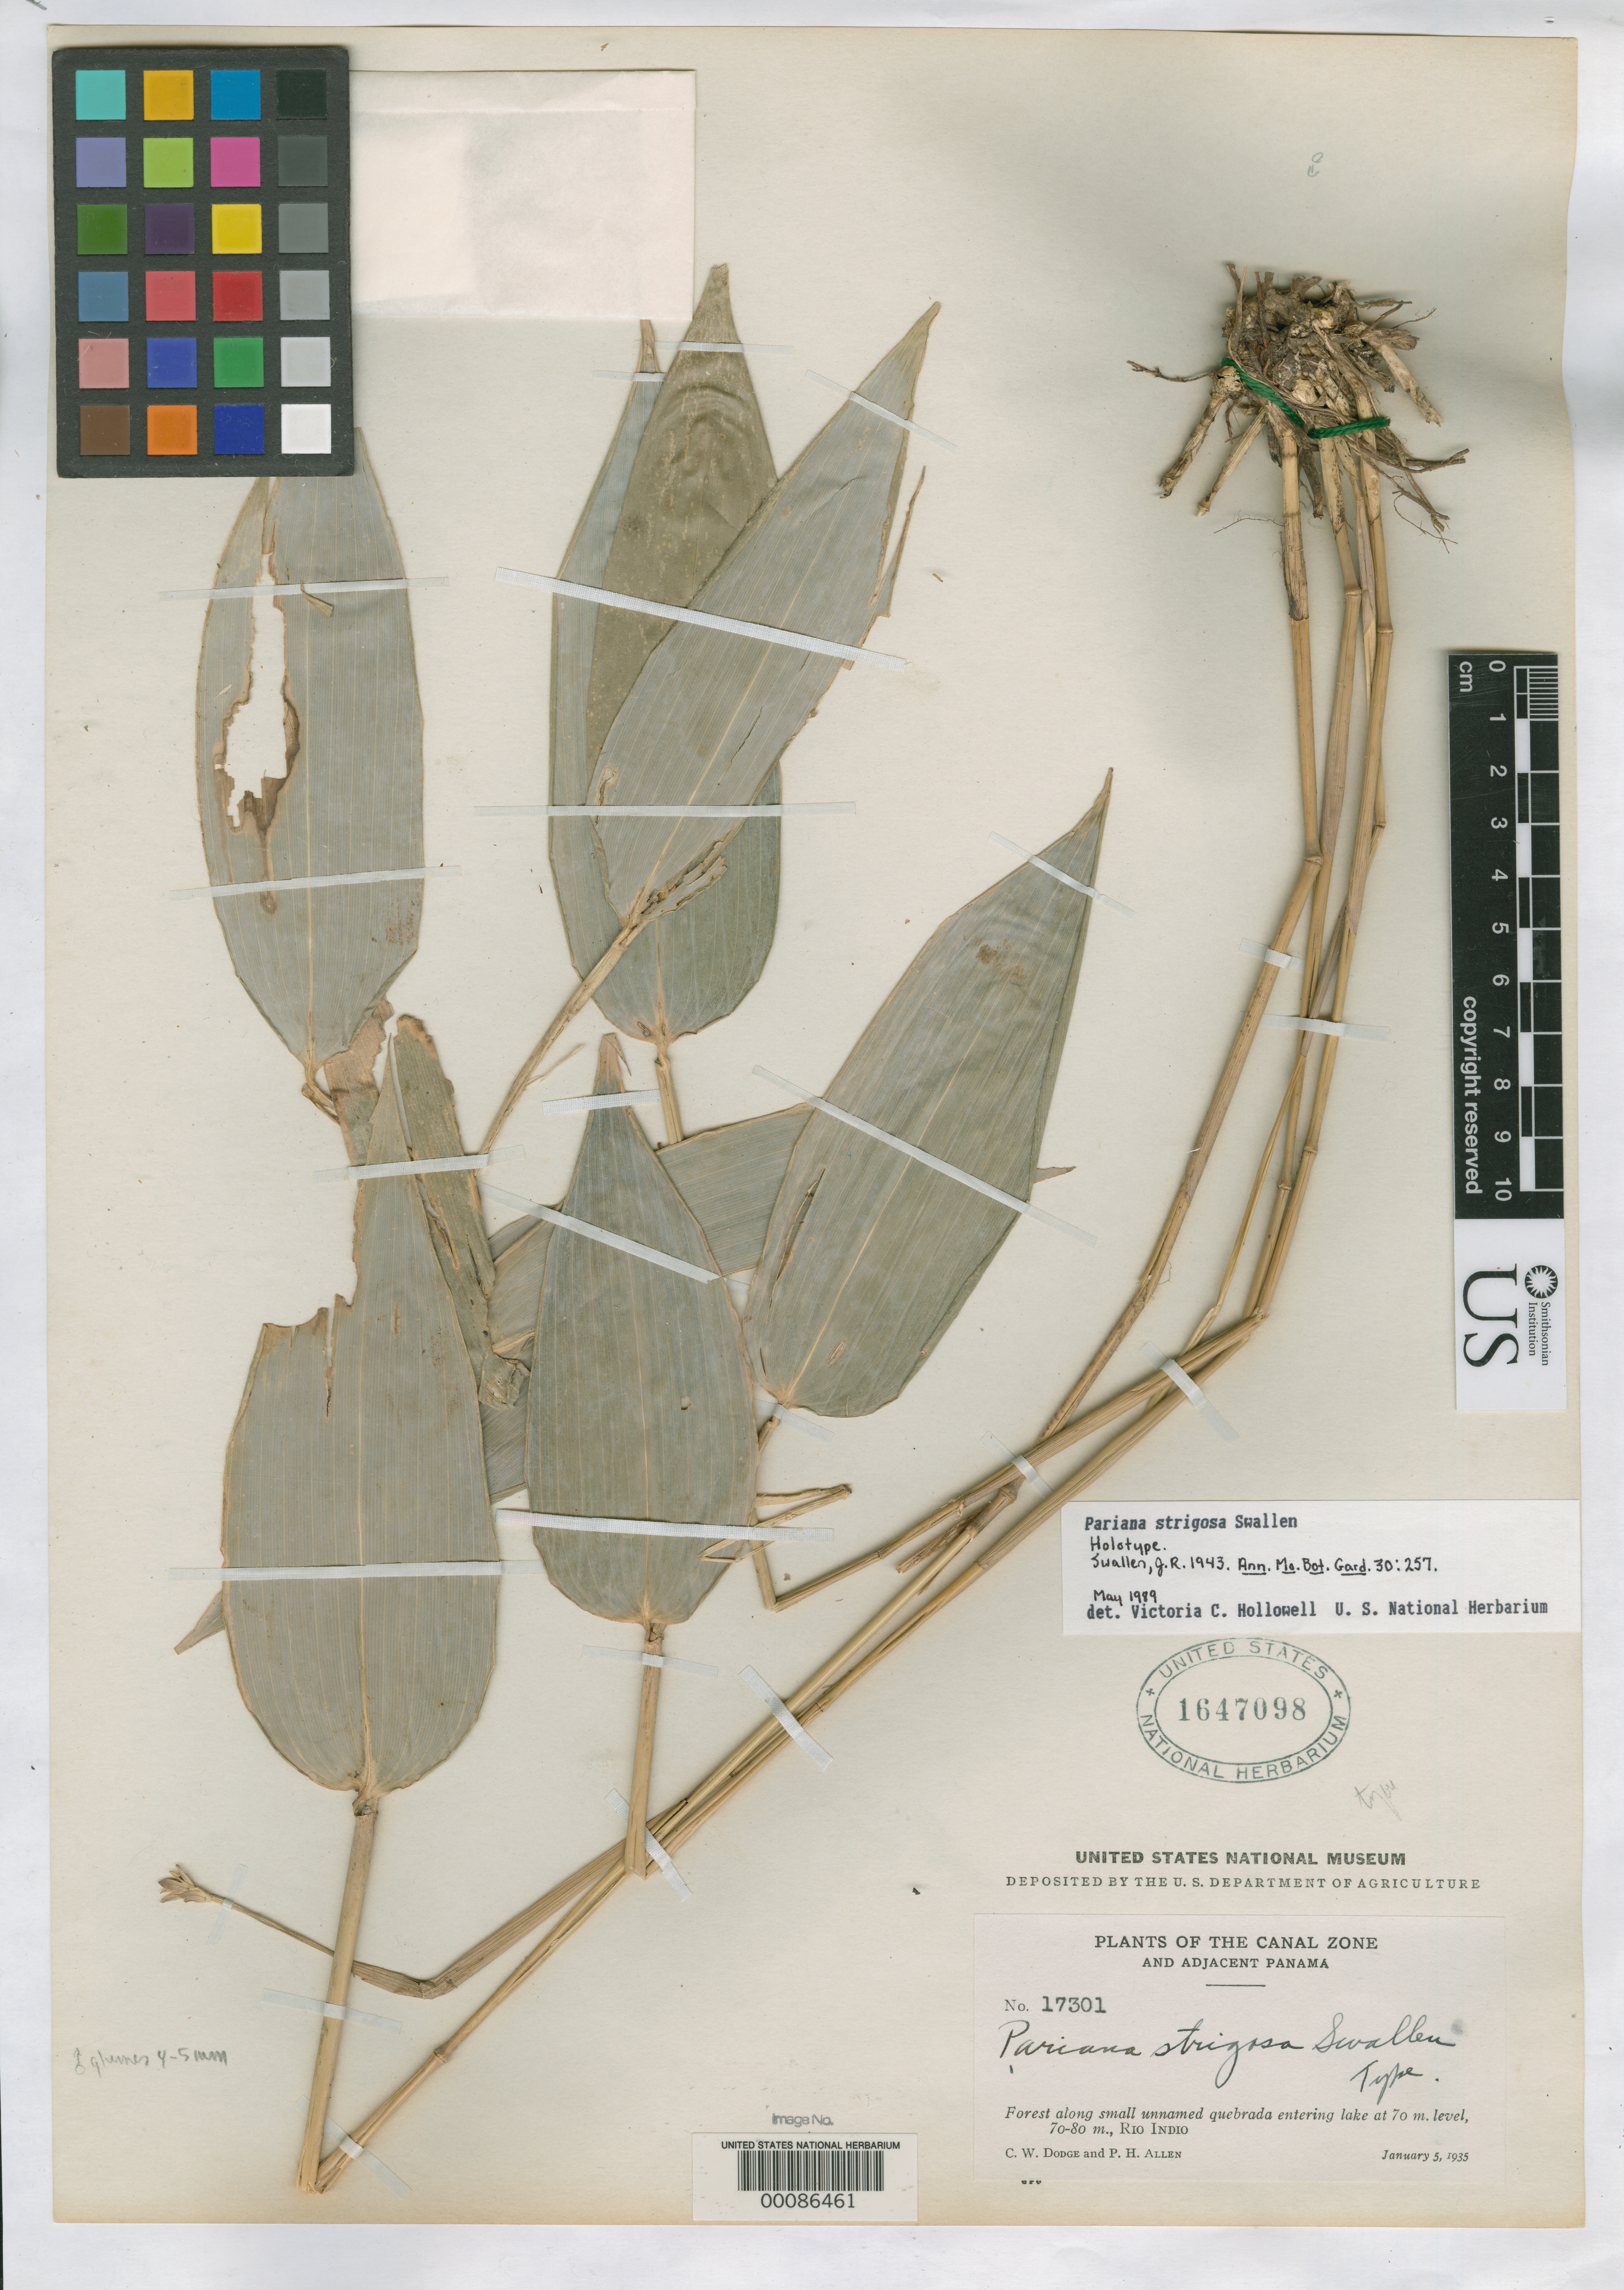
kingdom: Plantae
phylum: Tracheophyta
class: Liliopsida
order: Poales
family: Poaceae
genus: Pariana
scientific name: Pariana strigosa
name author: Swallen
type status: Holotype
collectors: C. Dodge & P. H. Allen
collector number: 17301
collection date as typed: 05 Jan 1935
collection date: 1935-01-05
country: Panama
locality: Rio Indio.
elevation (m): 70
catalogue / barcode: US 1647098